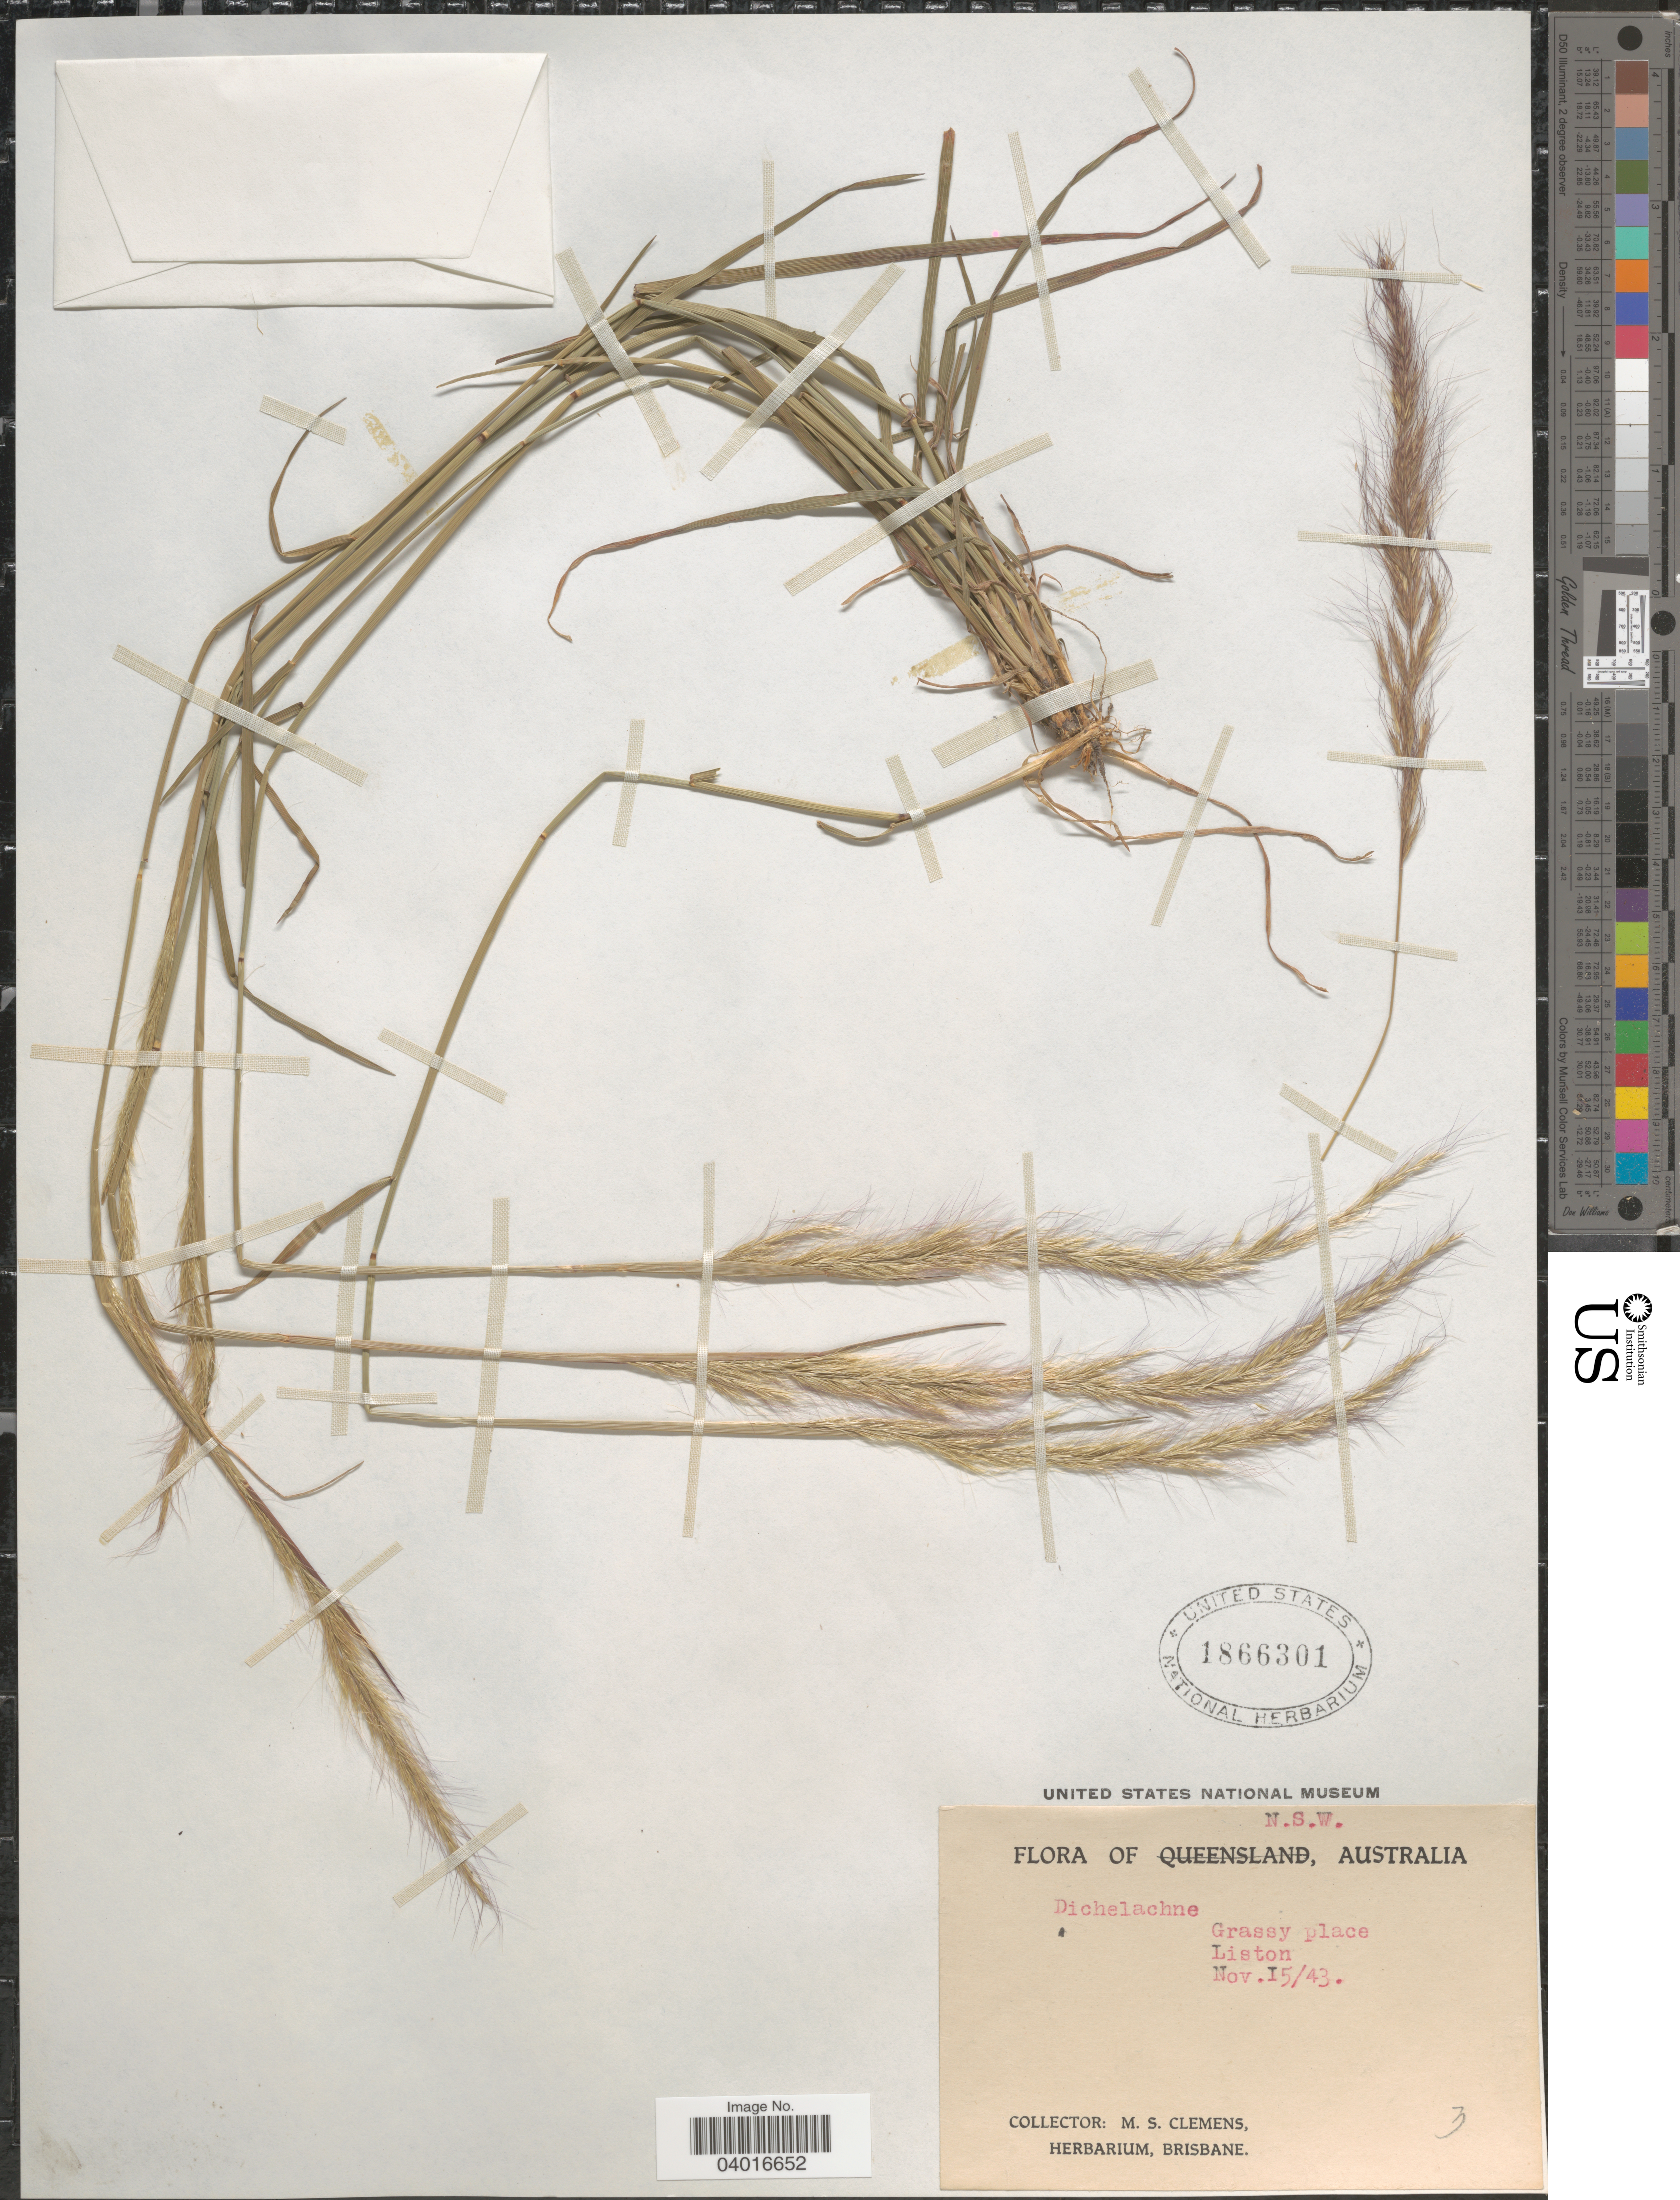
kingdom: Plantae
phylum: Tracheophyta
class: Liliopsida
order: Poales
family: Poaceae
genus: Dichelachne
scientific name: Dichelachne sp.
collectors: M. S. Clemens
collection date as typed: Transcribed d/m/y: 15/11/43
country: Australia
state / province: New South Wales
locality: Grassy place, Liston.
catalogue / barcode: US 1866301